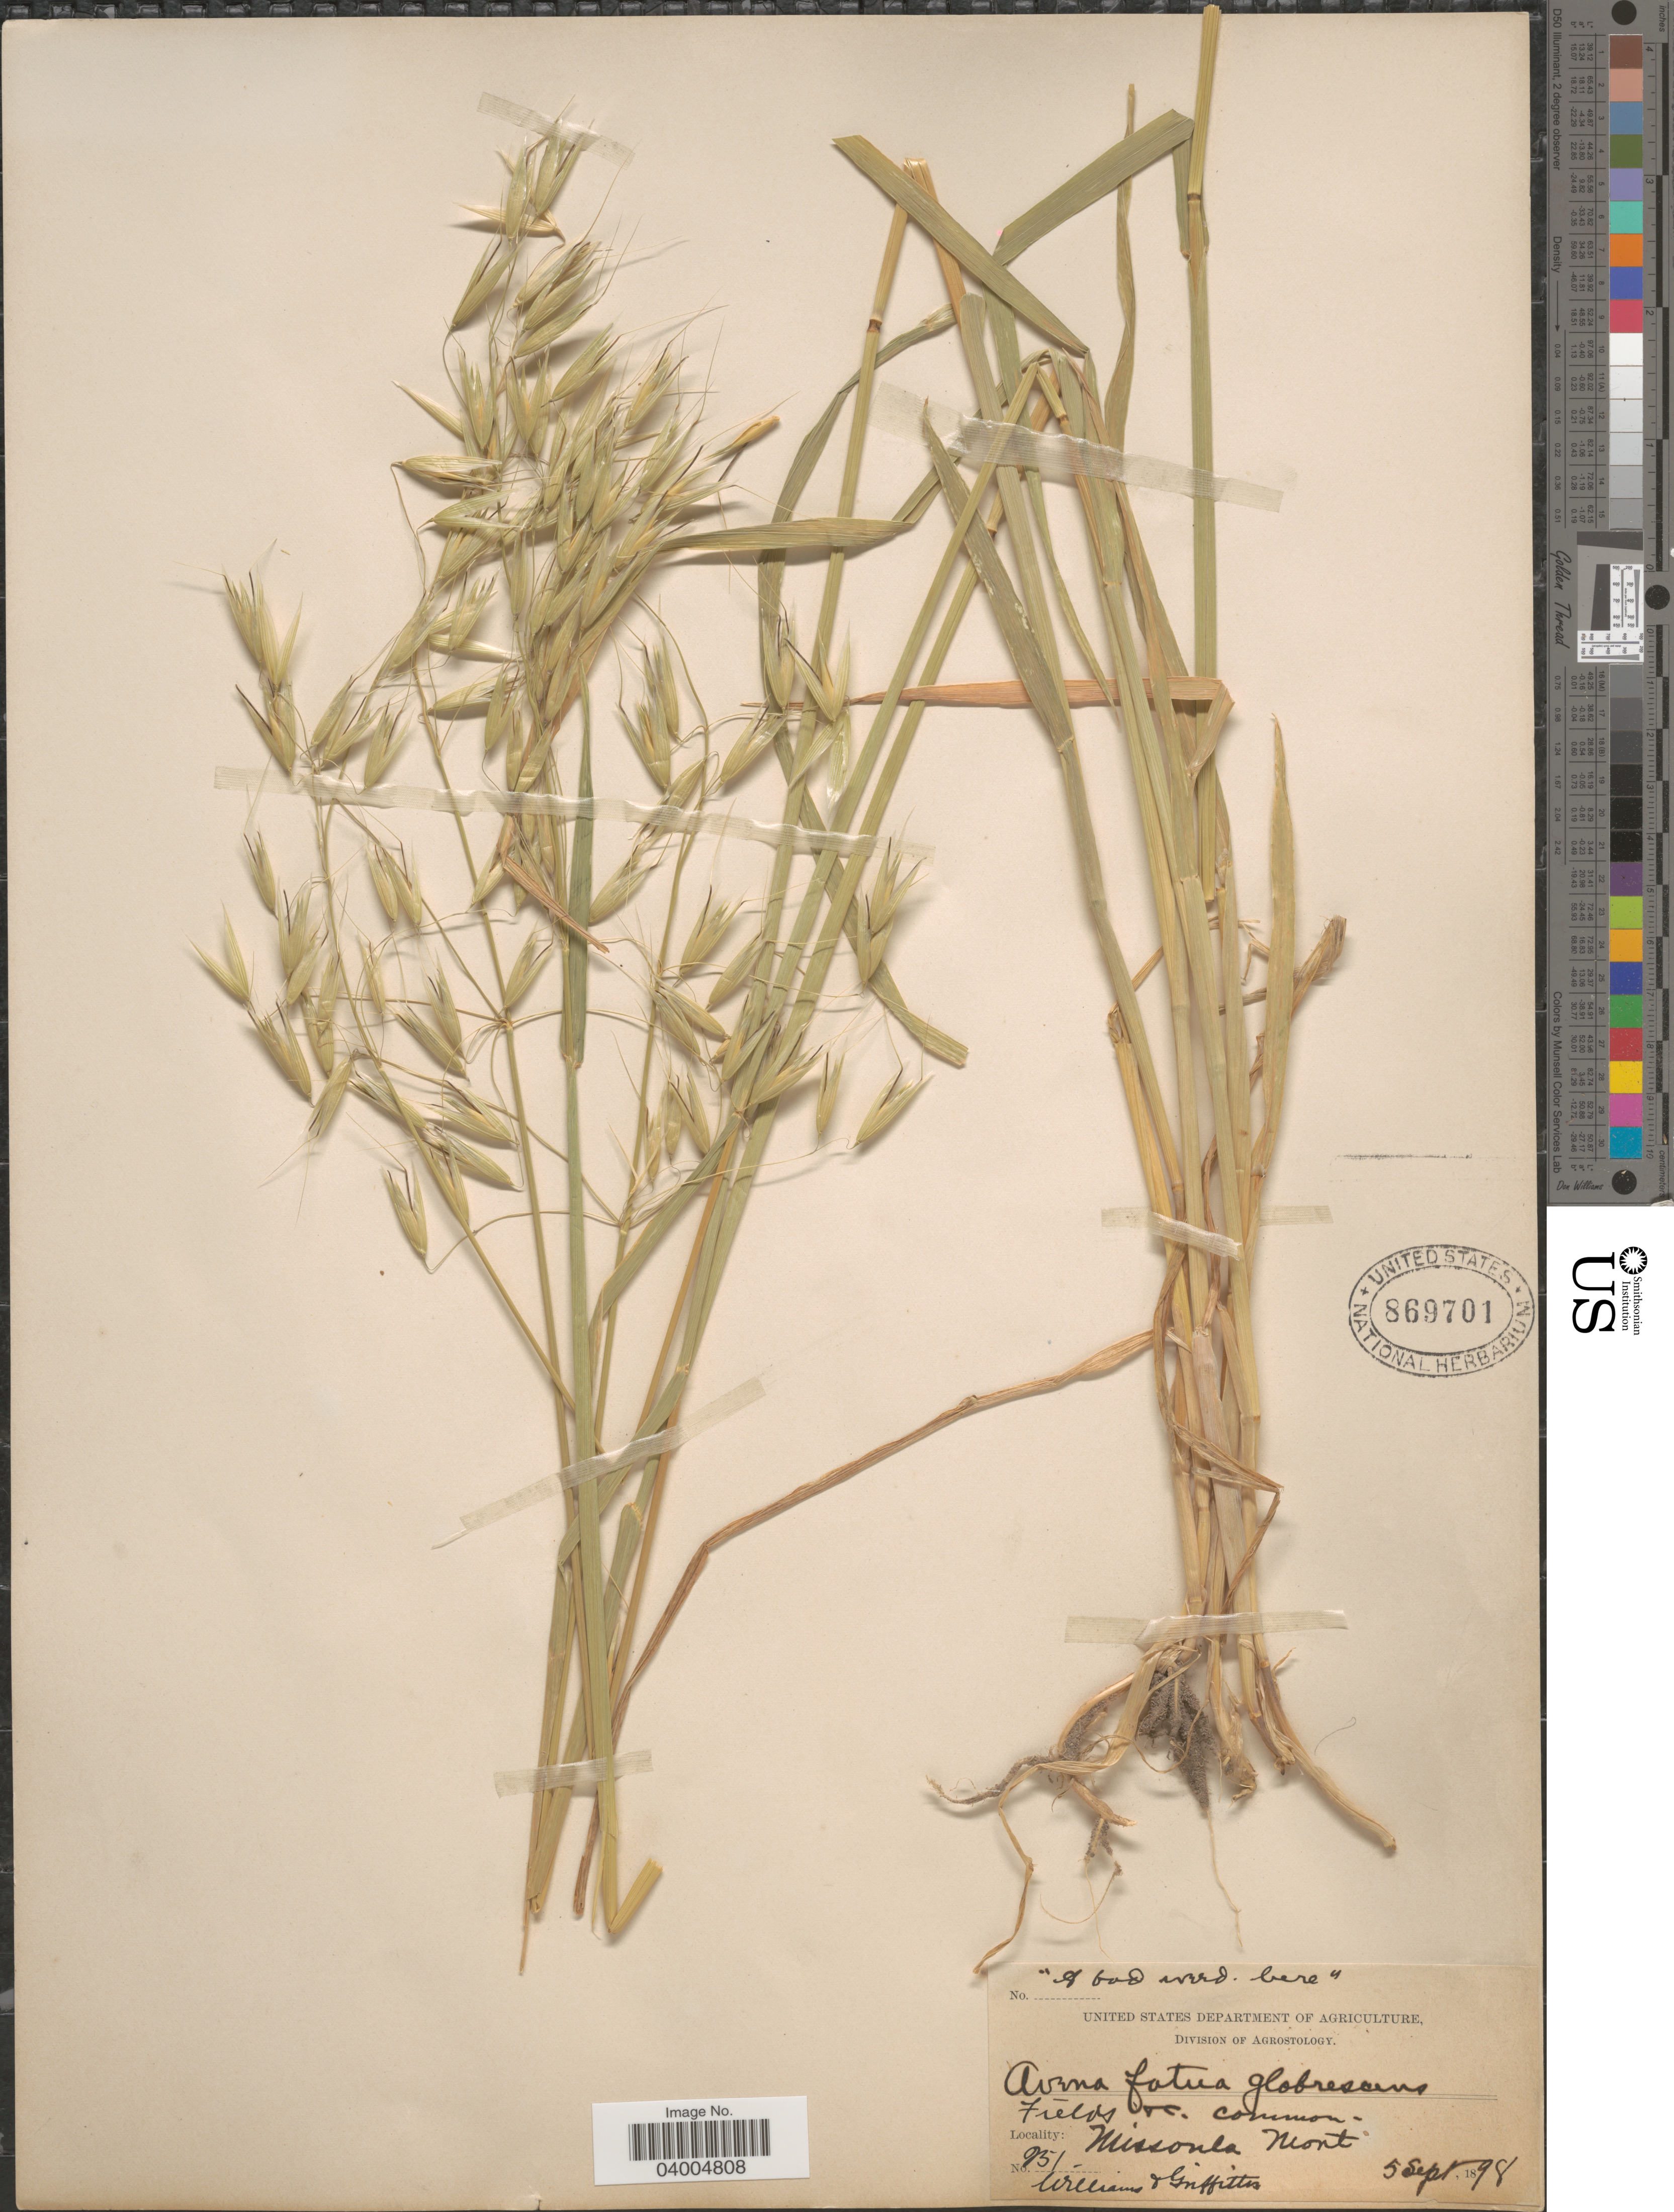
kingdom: Plantae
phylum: Tracheophyta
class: Liliopsida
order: Poales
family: Poaceae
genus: Avena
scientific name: Avena fatua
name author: L.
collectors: -- Williams & -- Griffiths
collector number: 251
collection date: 1898-09-05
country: United States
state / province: Montana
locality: Missoula.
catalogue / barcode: US 869701